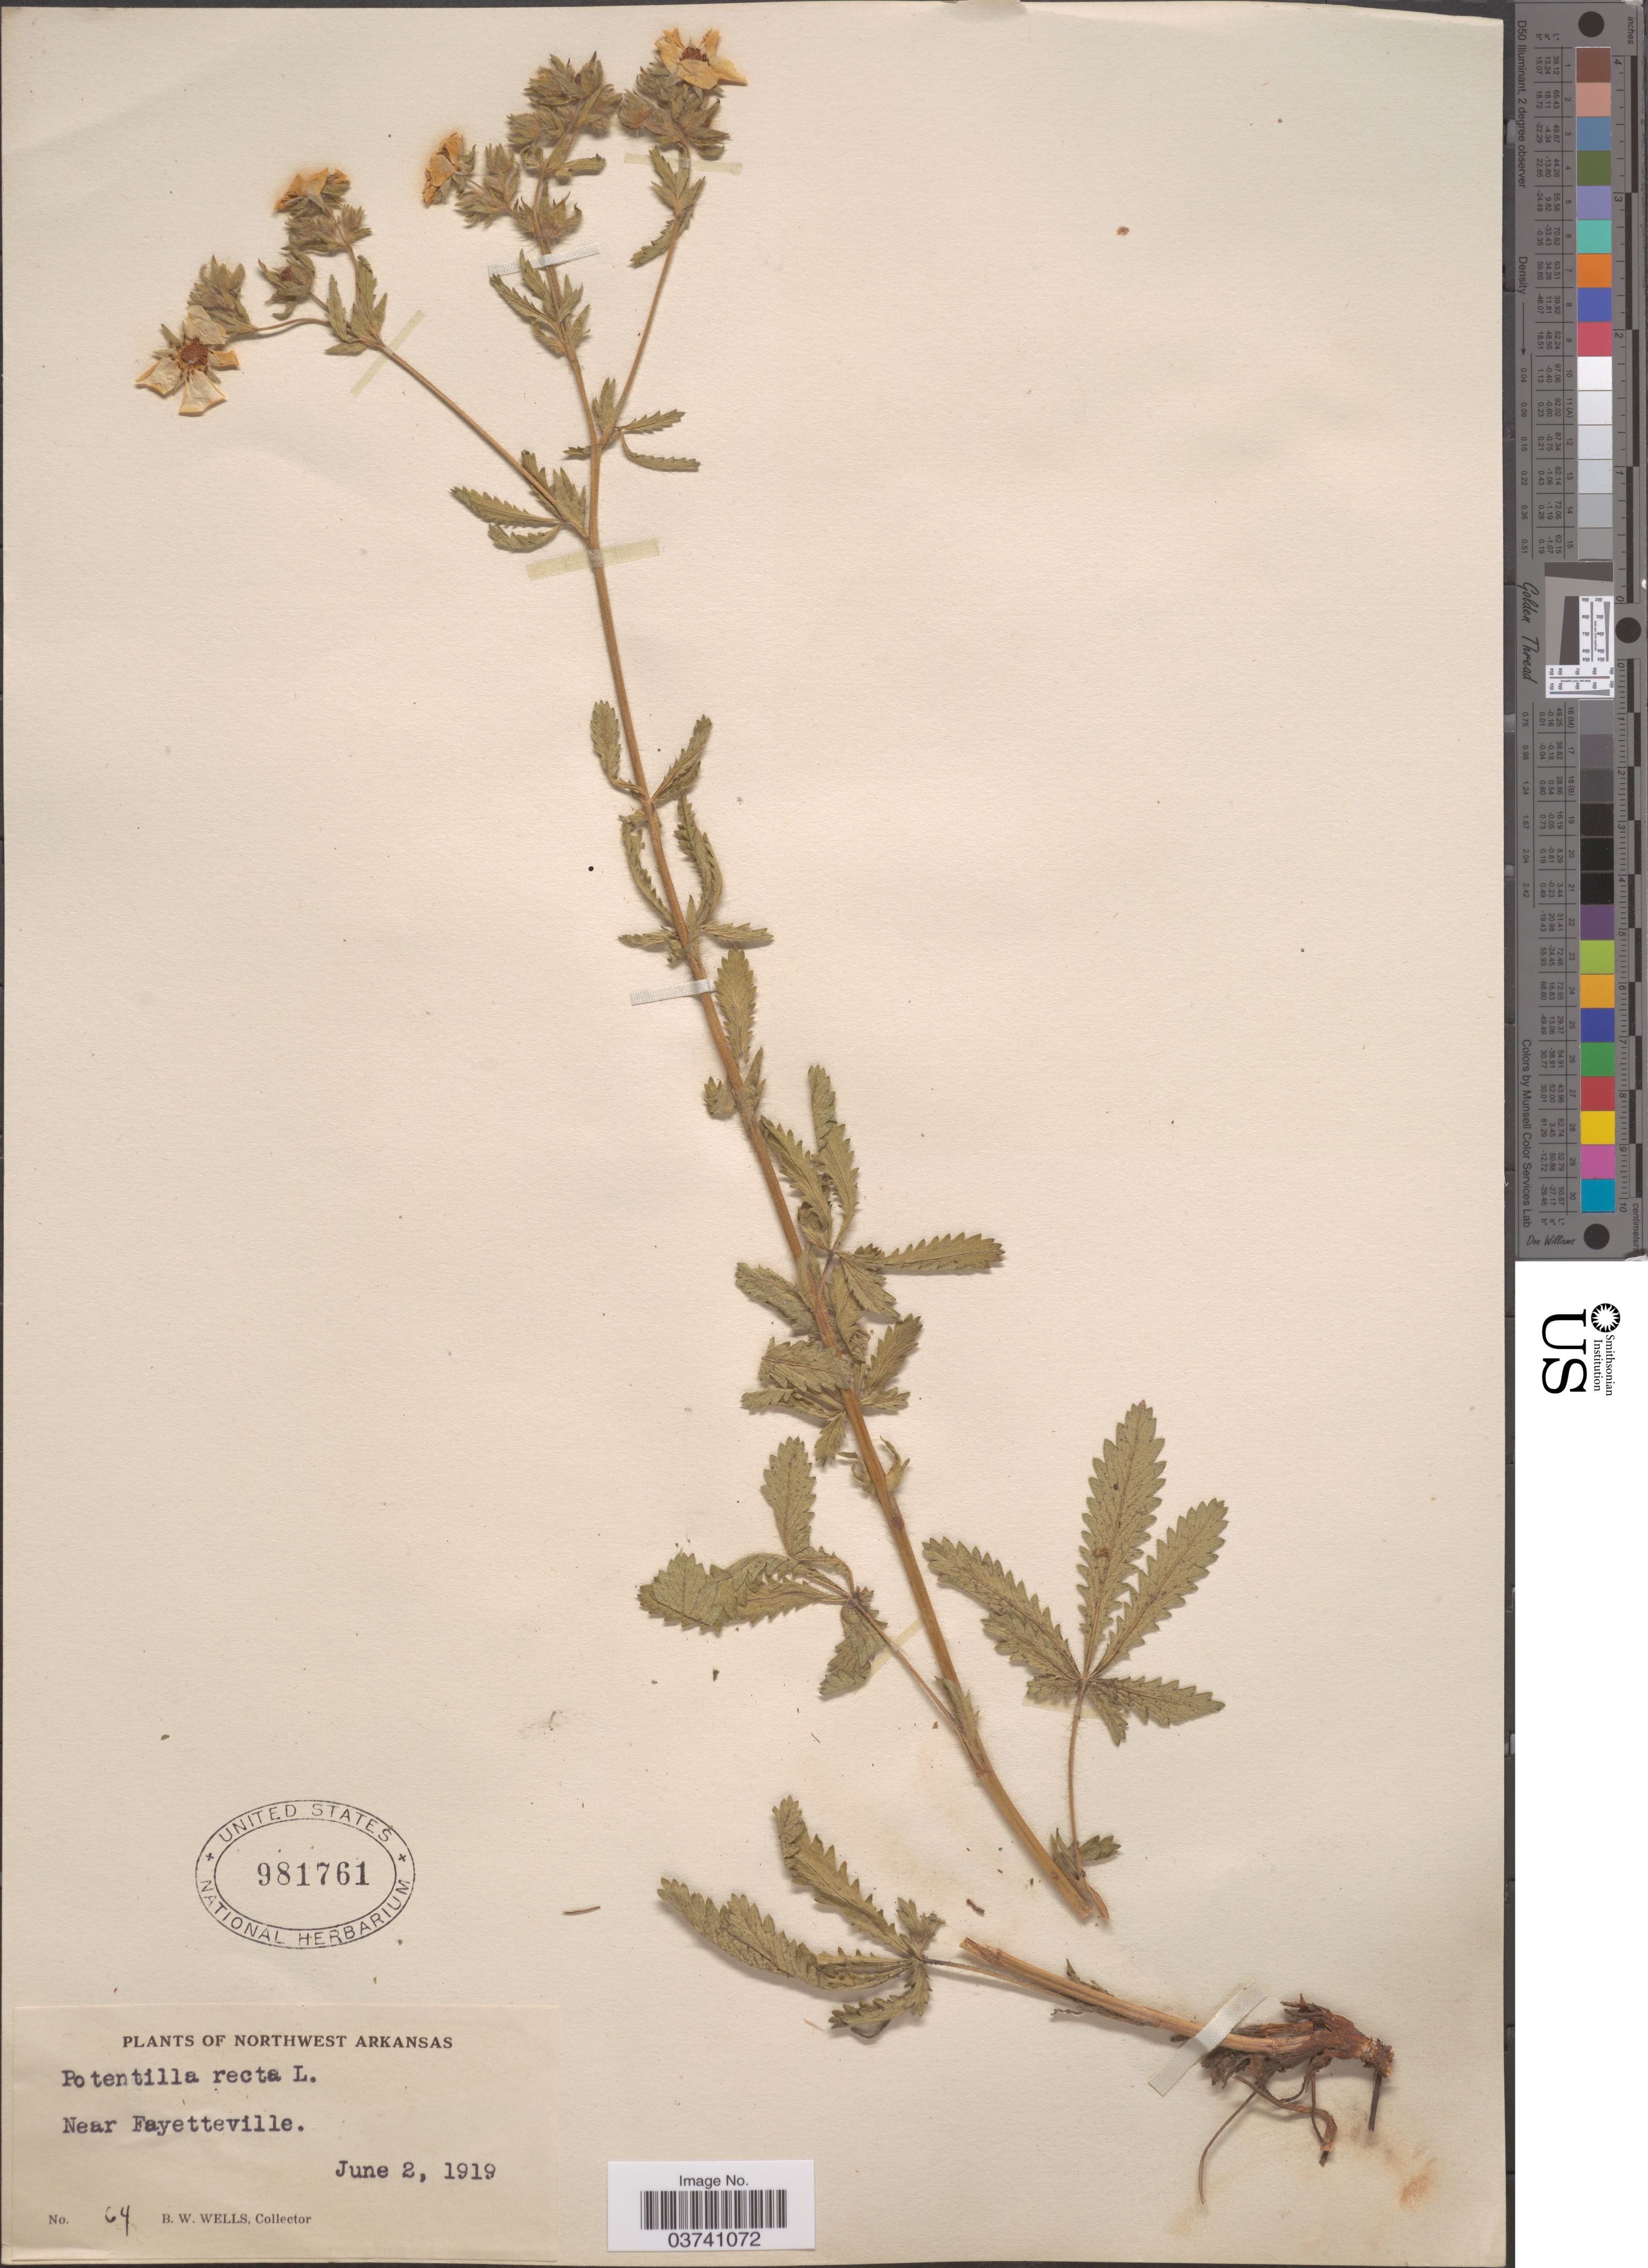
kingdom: Plantae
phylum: Tracheophyta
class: Magnoliopsida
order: Rosales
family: Rosaceae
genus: Potentilla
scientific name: Potentilla recta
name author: L.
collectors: B. Wells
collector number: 64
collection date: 1919-06-02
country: United States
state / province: Arkansas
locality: Northwest Arkansas. Near Fayetteville.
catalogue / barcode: US 981761